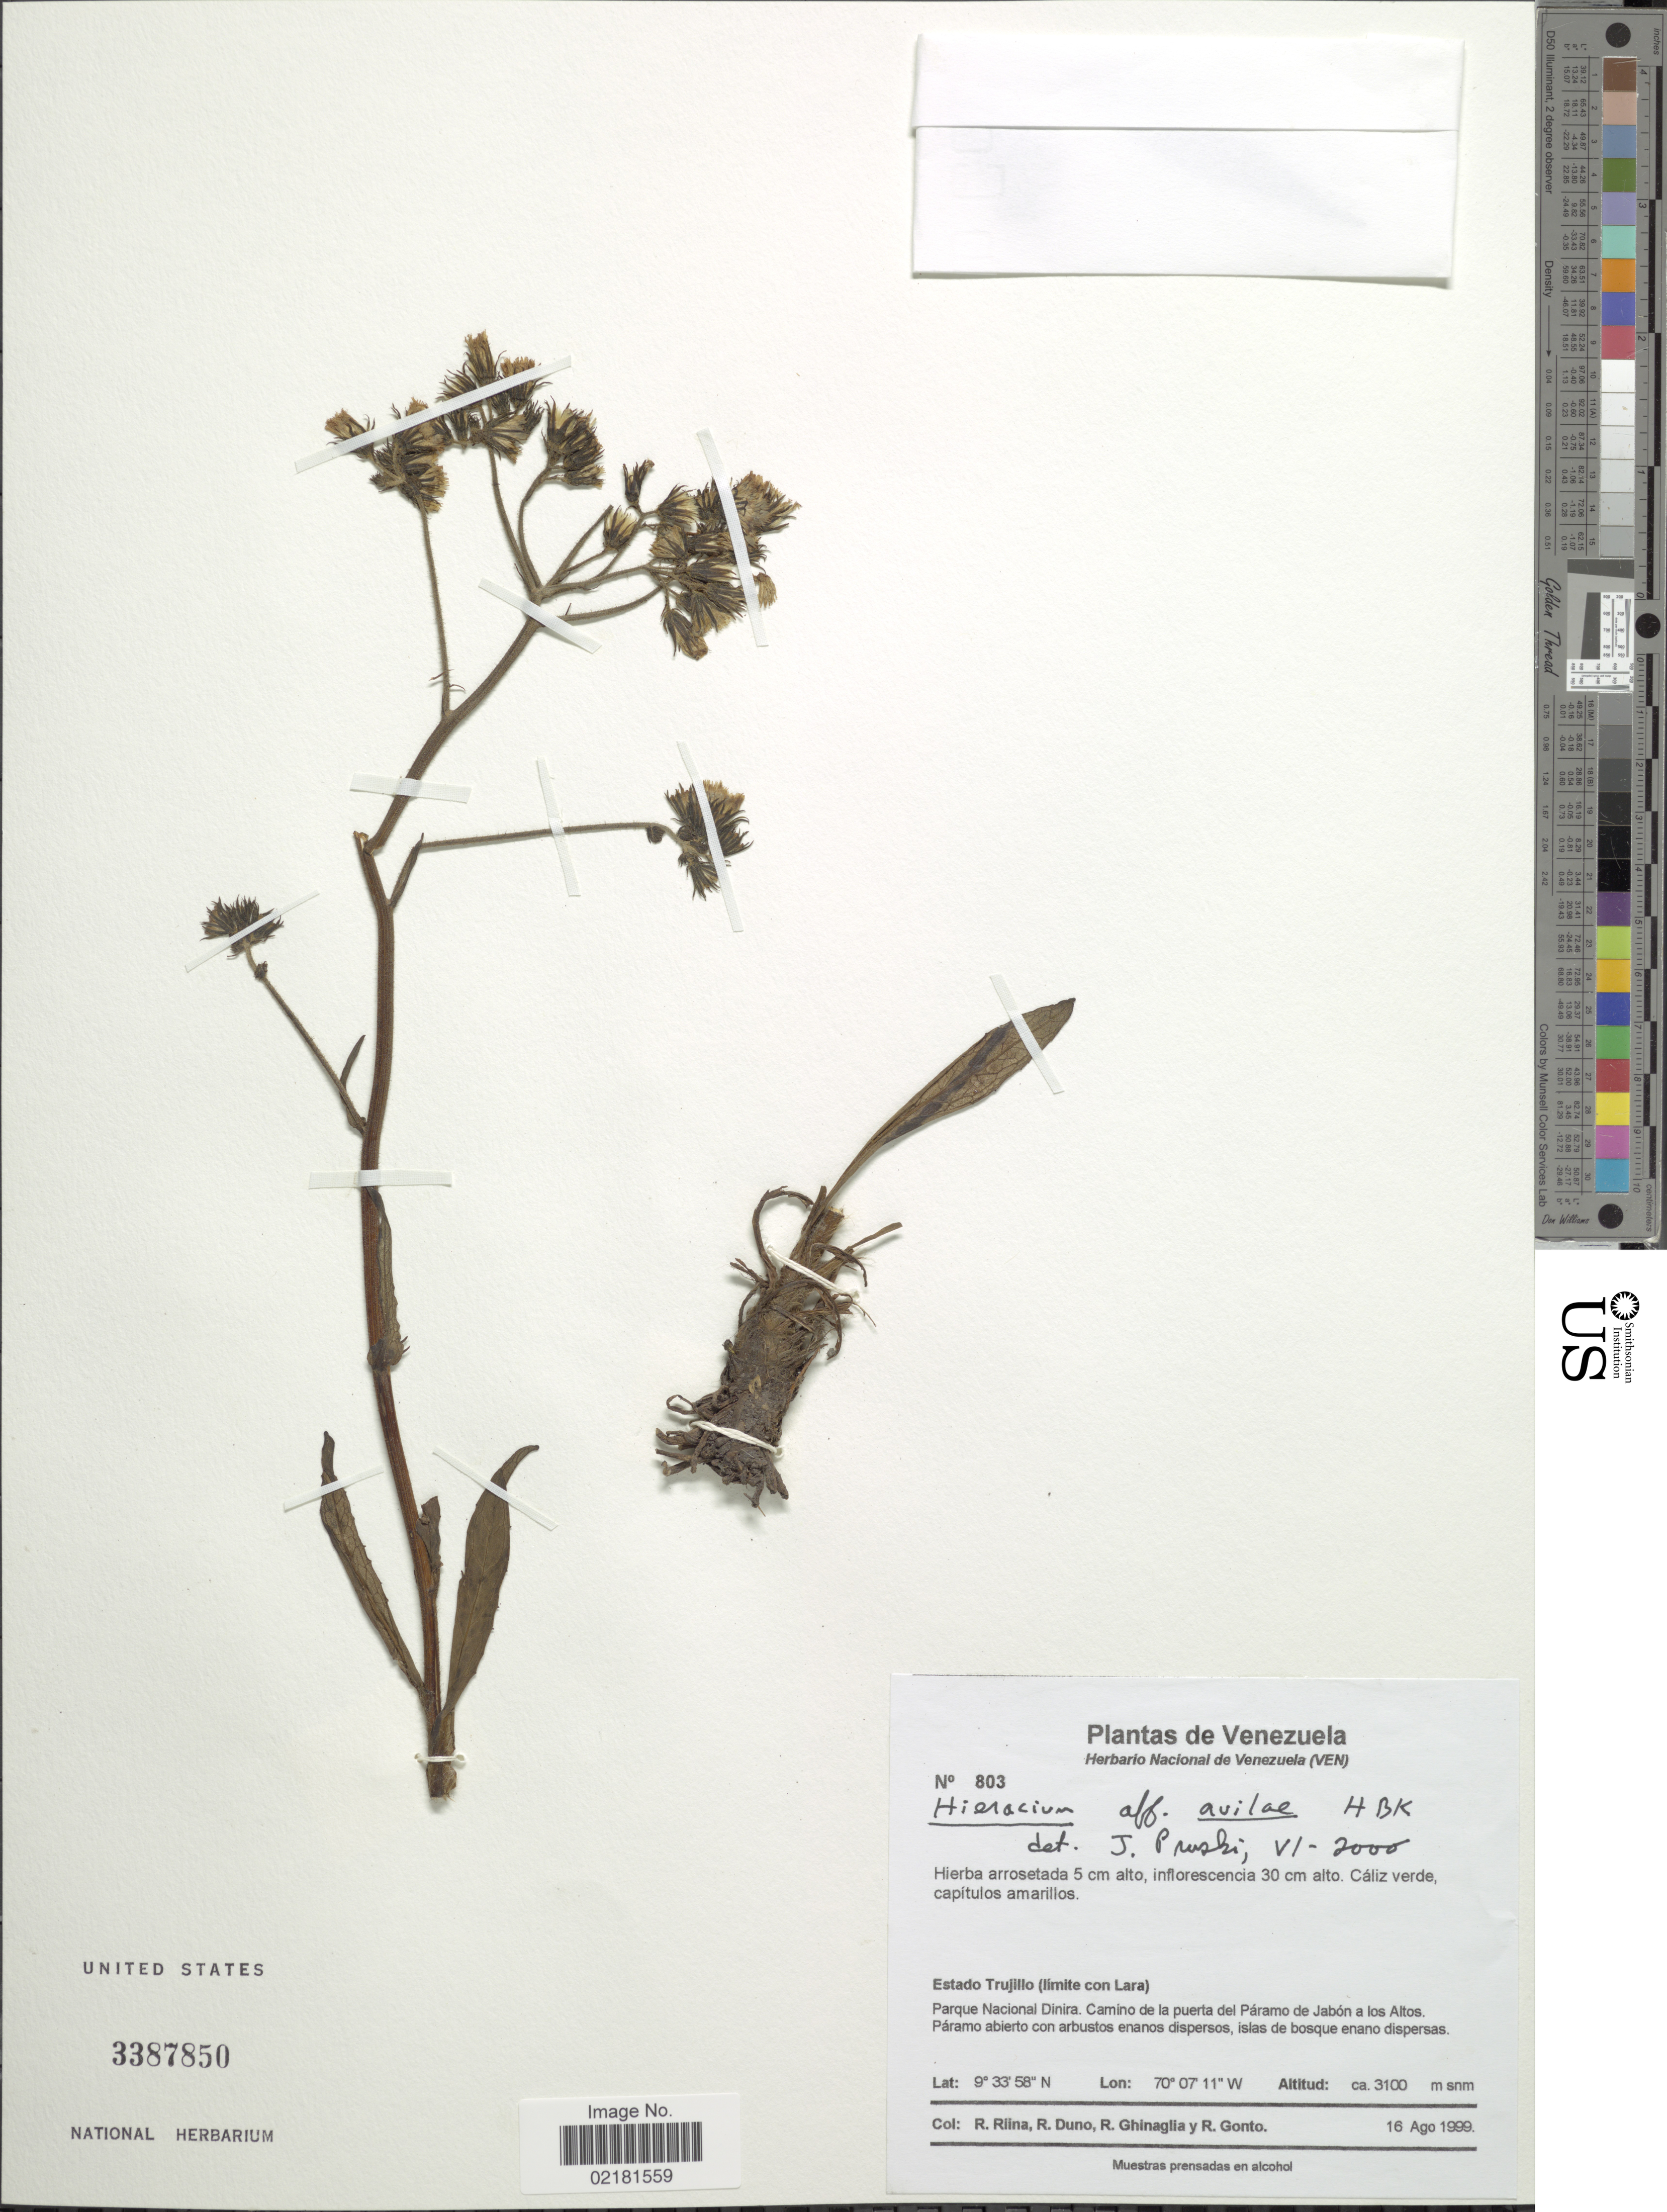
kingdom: Plantae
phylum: Tracheophyta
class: Magnoliopsida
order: Asterales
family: Asteraceae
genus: Hieracium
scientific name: Hieracium avilae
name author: Kunth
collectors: R. Riina, R. Duno de Stefano, R. Ghinaglia & R. Gonto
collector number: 803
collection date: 1999-08-16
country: Venezuela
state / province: Trujillo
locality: (limite con Lara), Parque Nacional Dinira, Camino de la puerta del Paramo de Jabon a los Altos.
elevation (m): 3100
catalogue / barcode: US 3387850